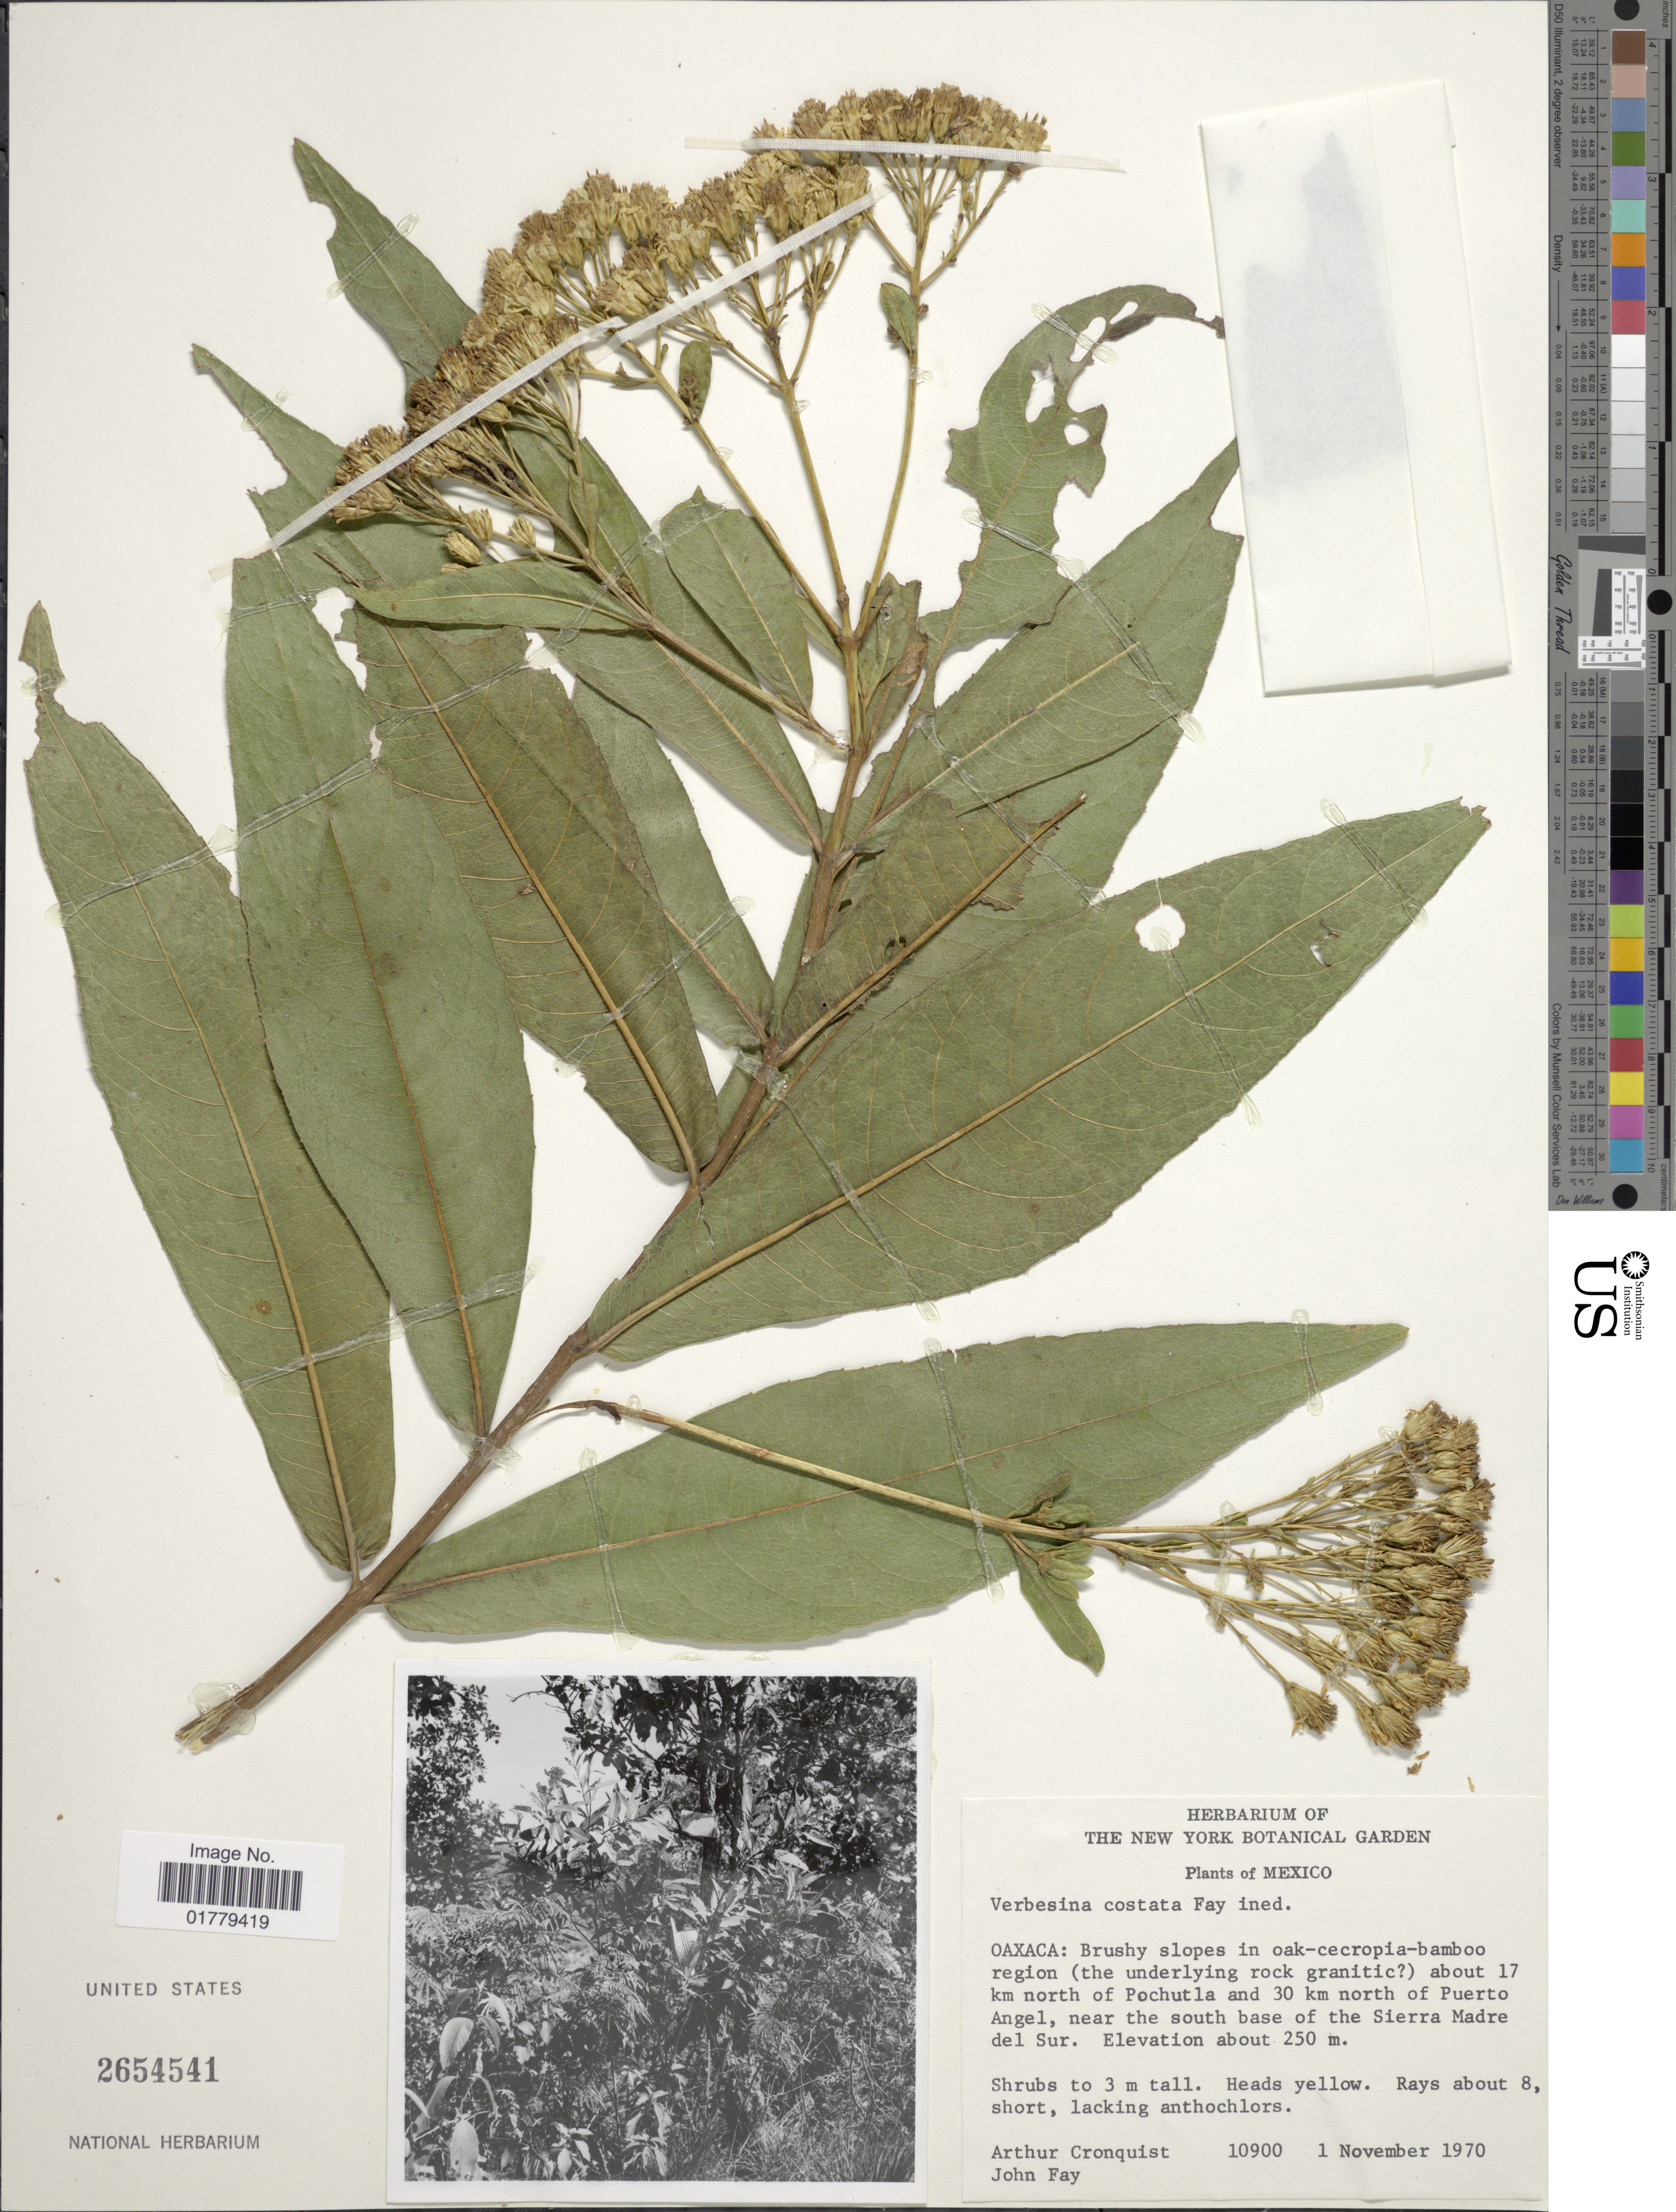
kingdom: Plantae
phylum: Tracheophyta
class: Magnoliopsida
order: Asterales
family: Asteraceae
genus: Verbesina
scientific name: Verbesina costata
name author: J.J. Fay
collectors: A. J. Cronquist & J. M. Fay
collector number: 10900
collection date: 1970-11-01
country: Mexico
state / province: Oaxaca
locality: Oaxaca: Brushy slopes in oak-cercropia-bamboo region (the underlying rock granitic [unsure placement]) about 17 km north of Pochutla and 30 km north of Puerto Angel, near the south base of the Sierra Madre del Sur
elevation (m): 250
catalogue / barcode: US 2654541